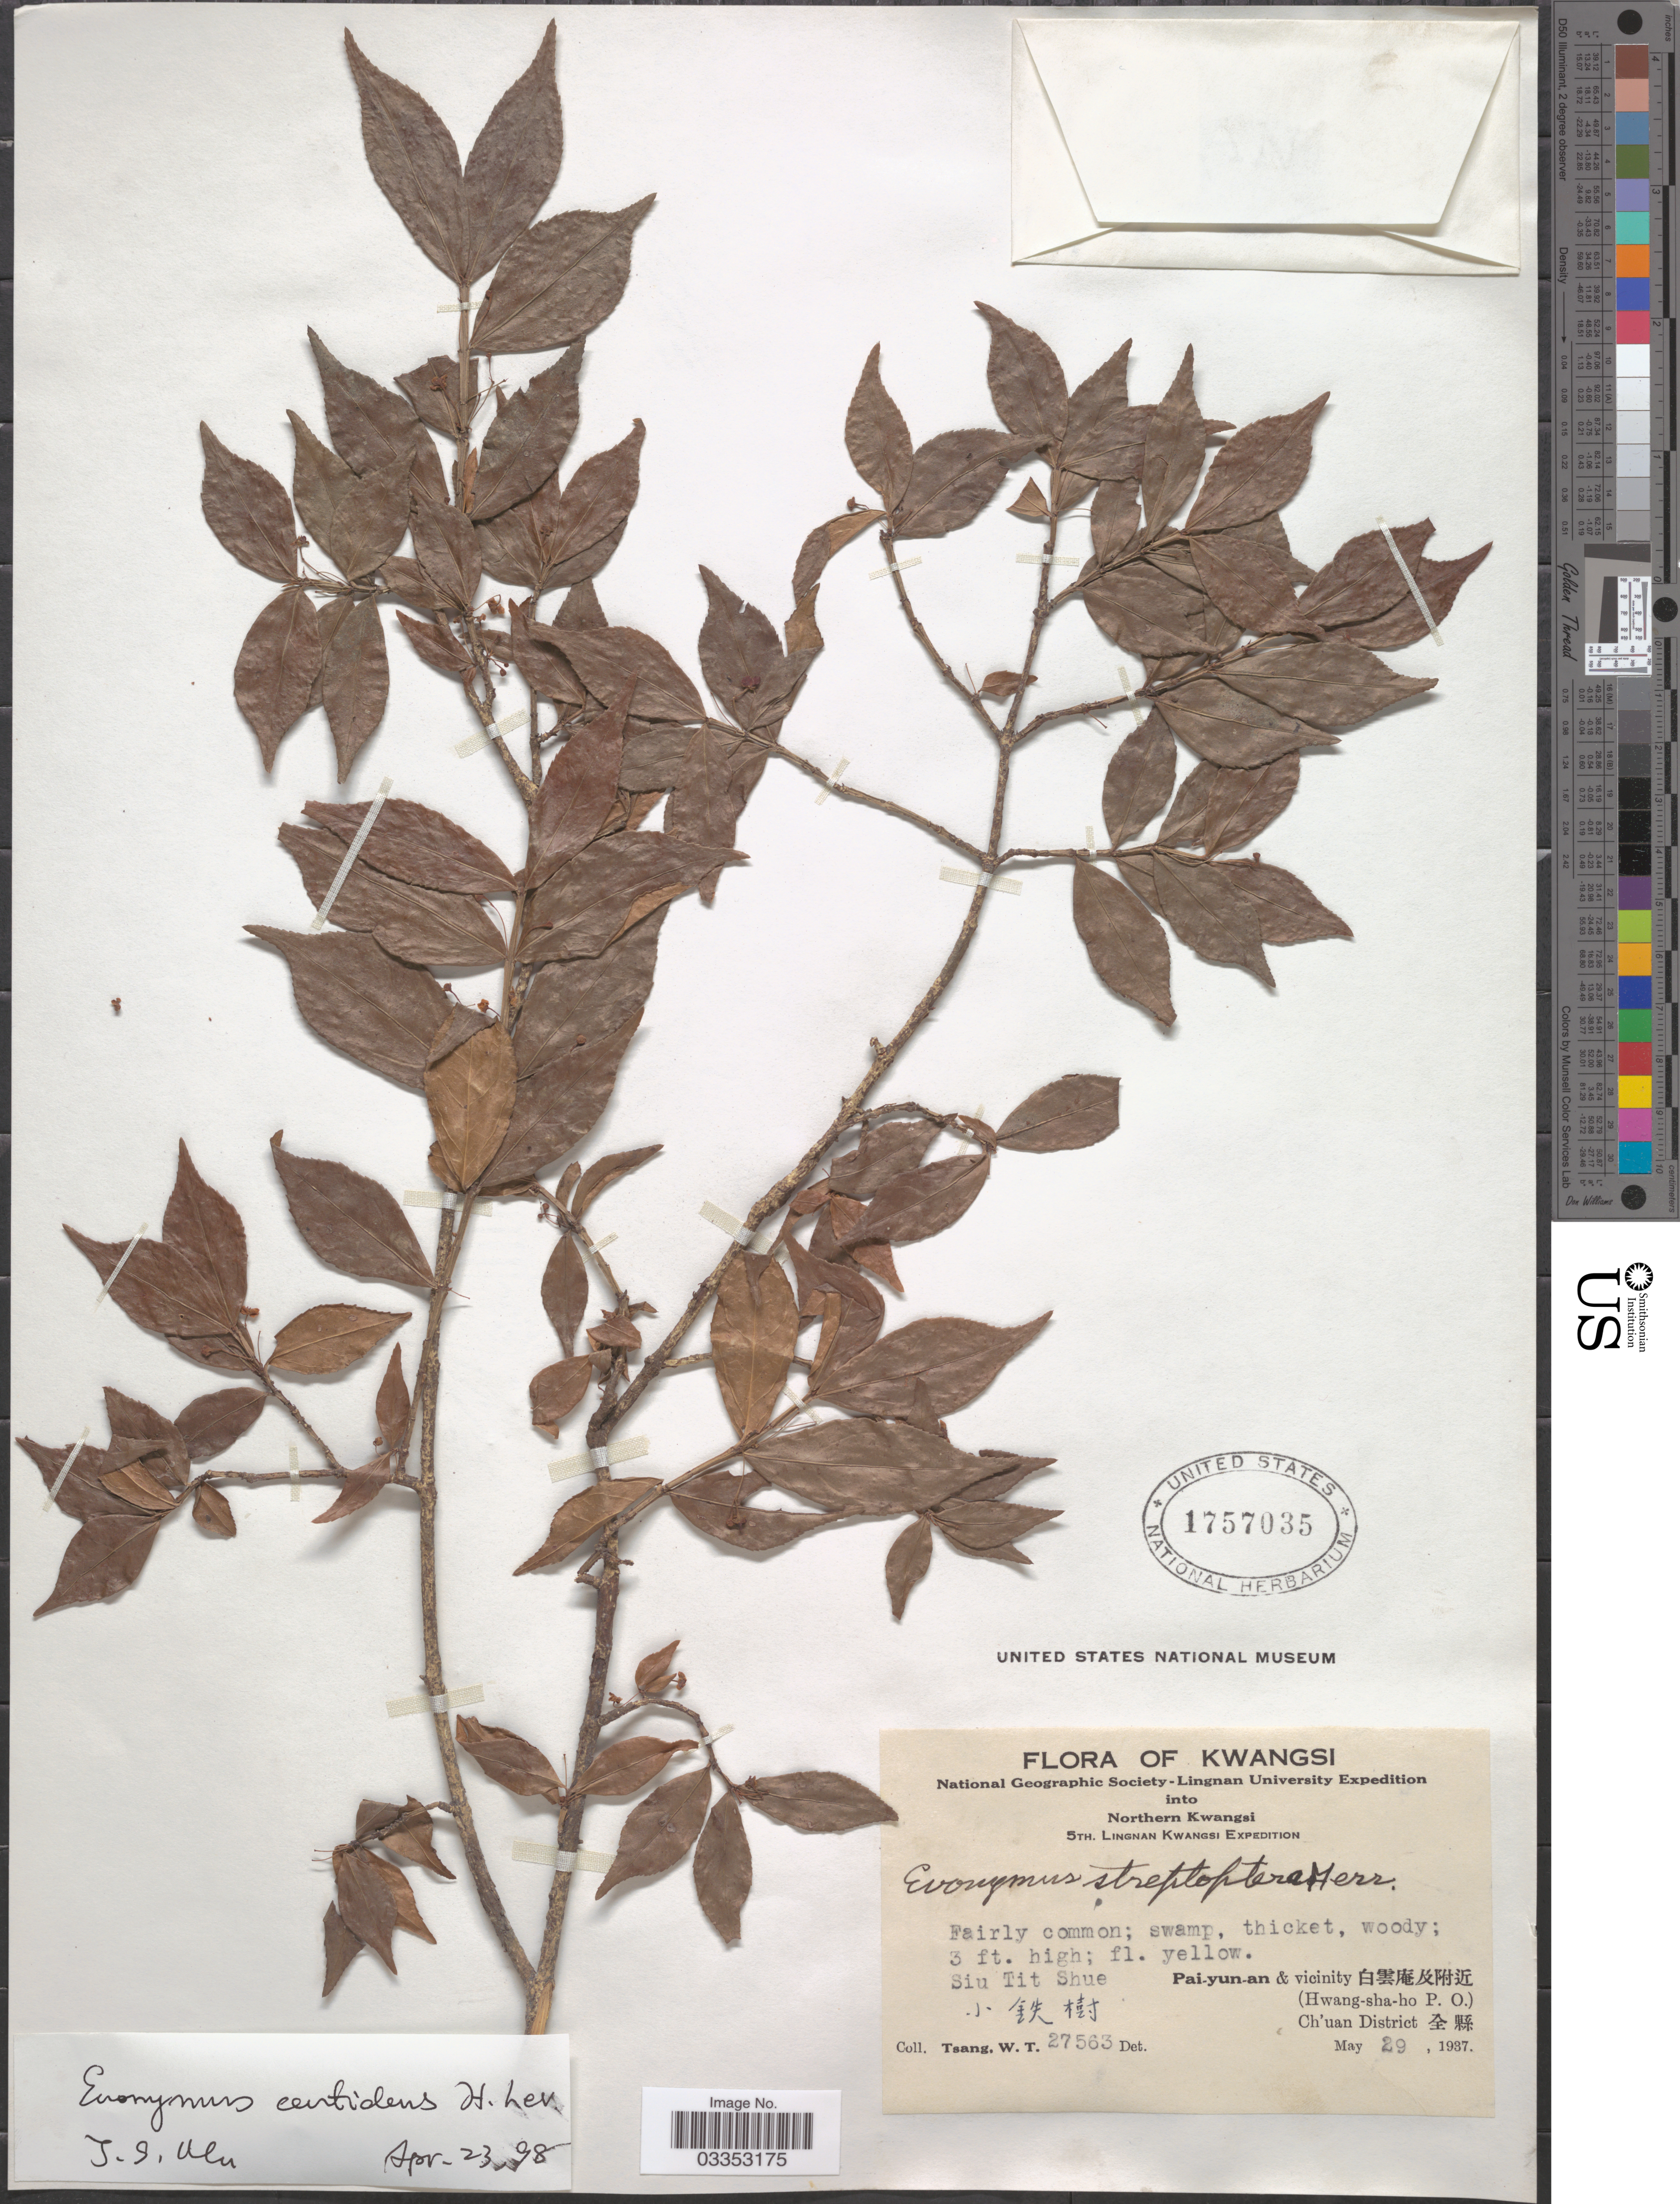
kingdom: Plantae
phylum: Tracheophyta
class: Magnoliopsida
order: Celastrales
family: Celastraceae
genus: Euonymus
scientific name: Euonymus centidens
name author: H. Lév.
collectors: W. T. Tsang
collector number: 27563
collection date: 1937-05-29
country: China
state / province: Guangxi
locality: Kwangsi. Northern Kwangsi. Siu Tit Shue. [unsure placement] Pai-yun-an & vicinity. X. (Hwang-sha-ho P.O.). Ch'uan District. X.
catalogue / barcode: US 1757035